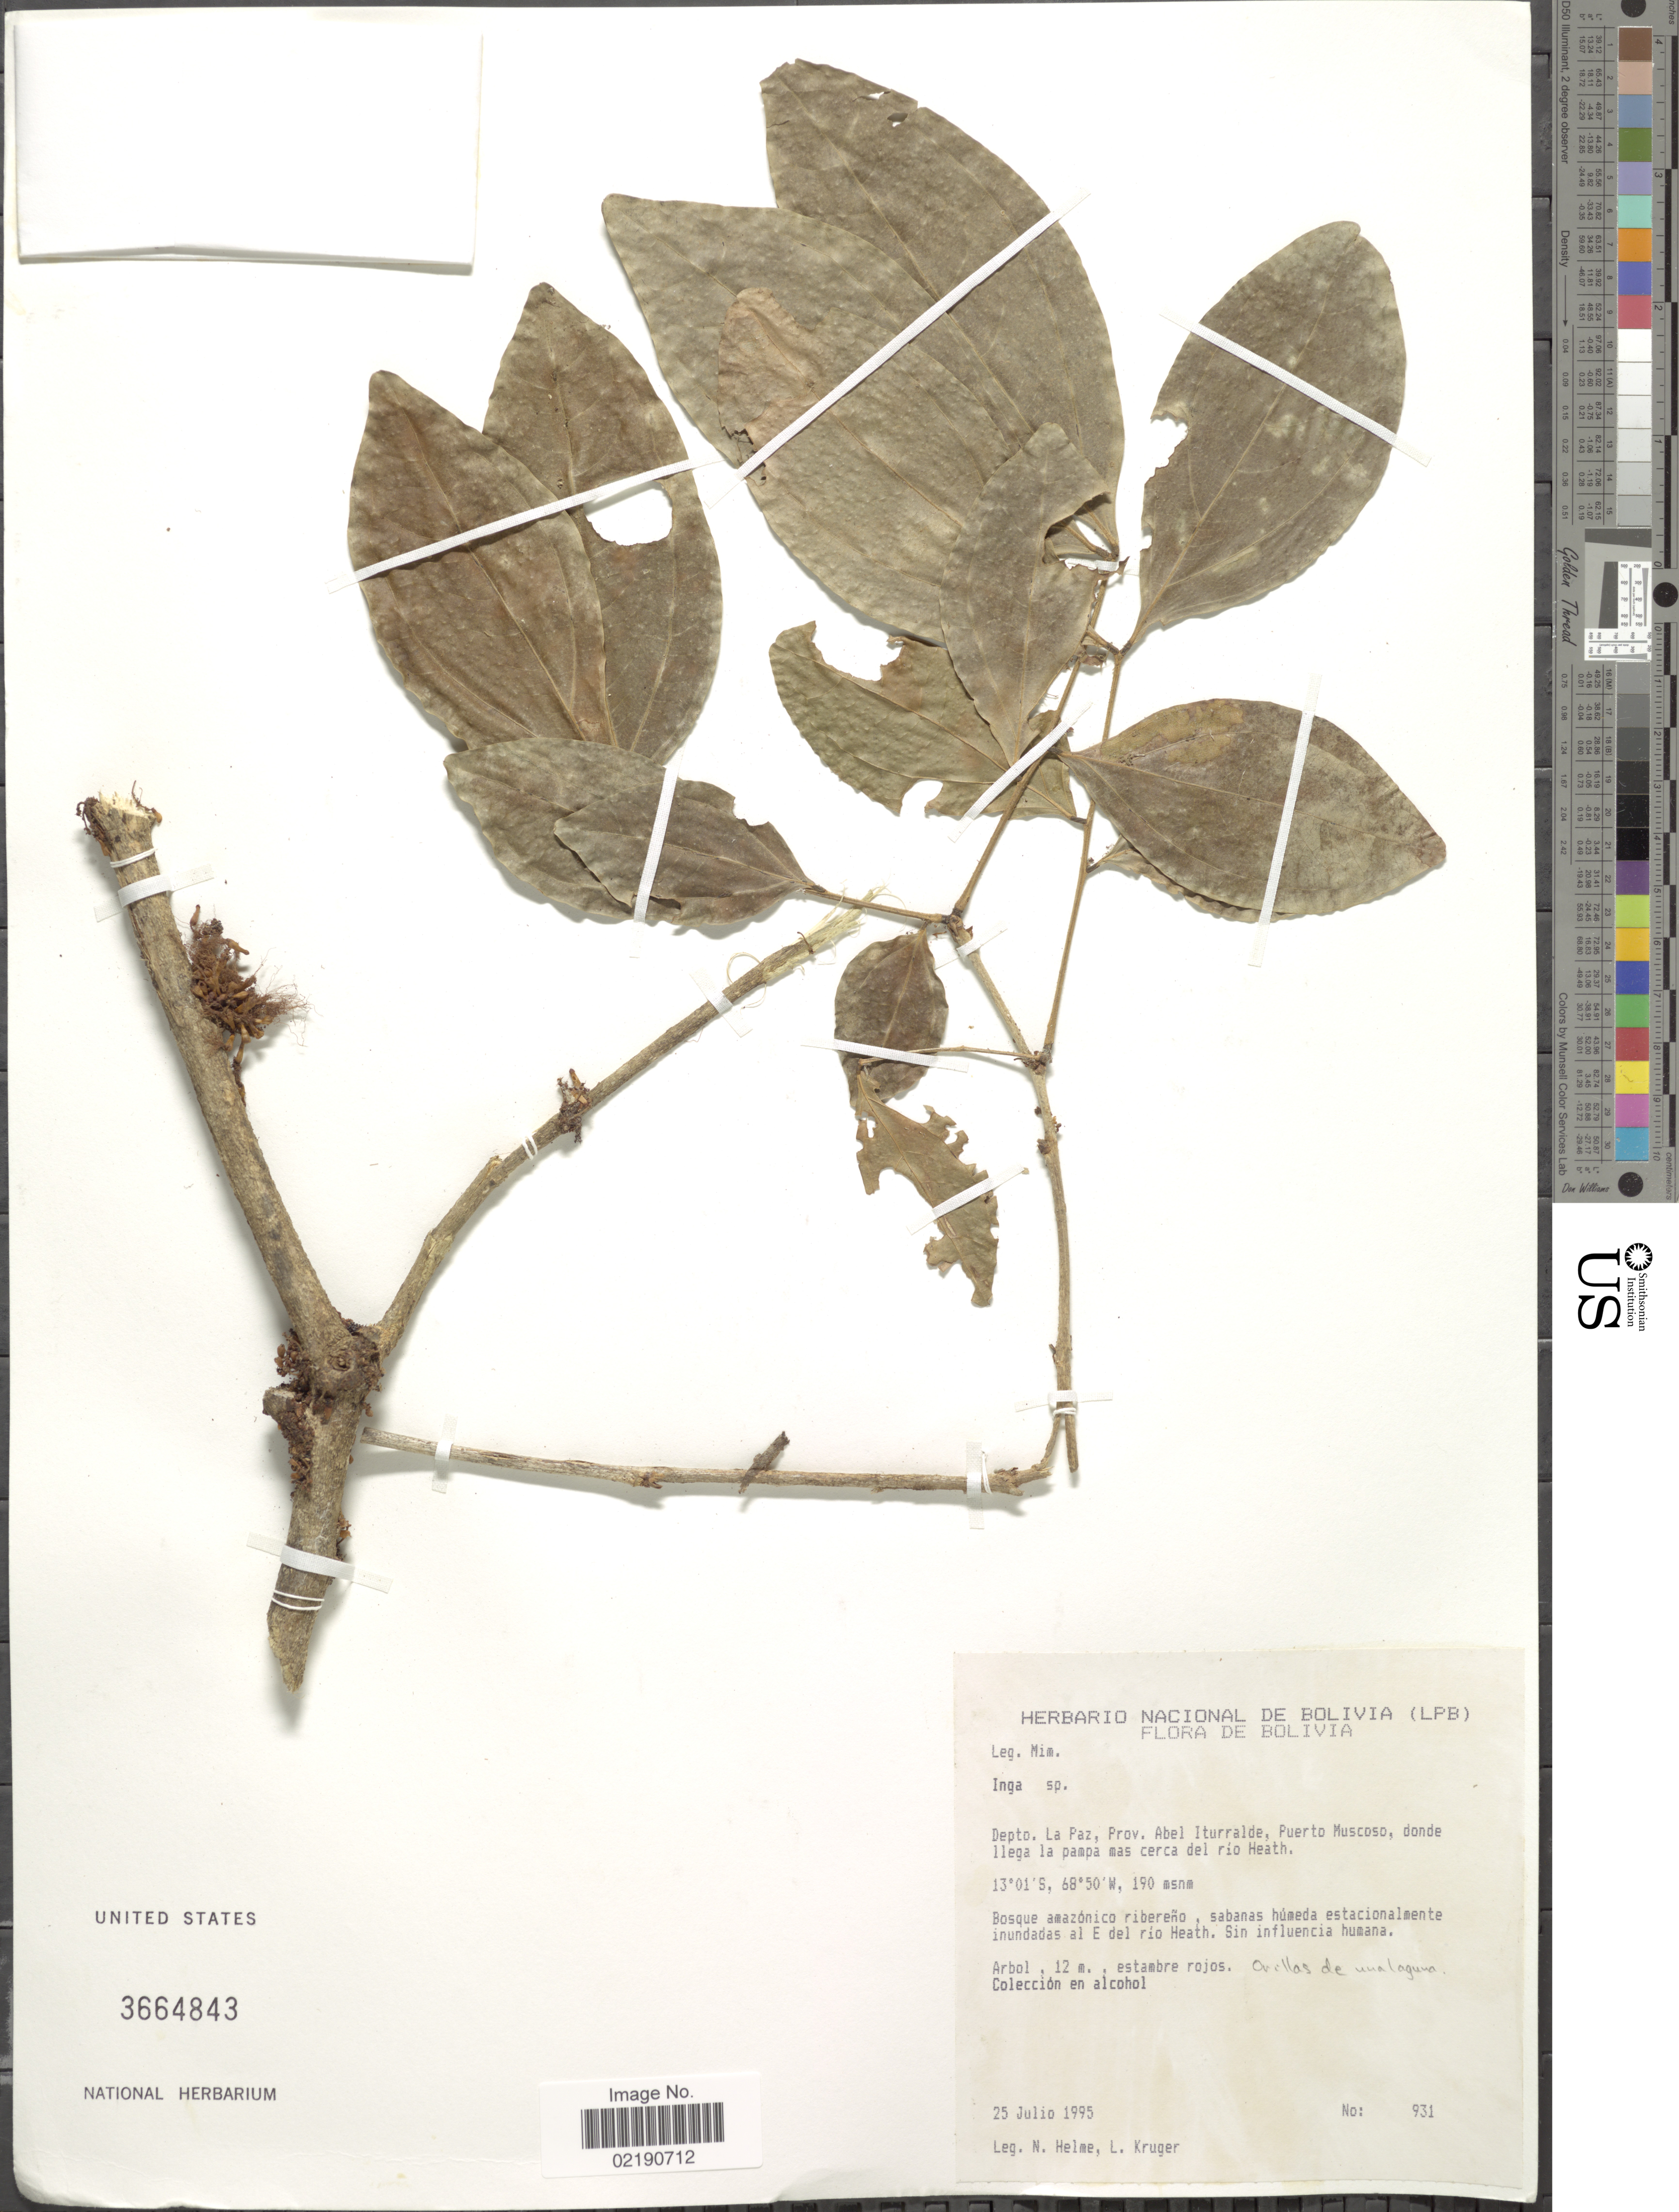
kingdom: Plantae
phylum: Tracheophyta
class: Magnoliopsida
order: Fabales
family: Fabaceae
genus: Inga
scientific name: Inga sp.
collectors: N. Helme & L. Kruger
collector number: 931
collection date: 1995-07-25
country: Bolivia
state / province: La Paz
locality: Prov. Abel Iturralde, Puerto Muscoso, donde llega la pampa mas cerca del Rio Heath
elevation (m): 190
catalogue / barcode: US 3664843